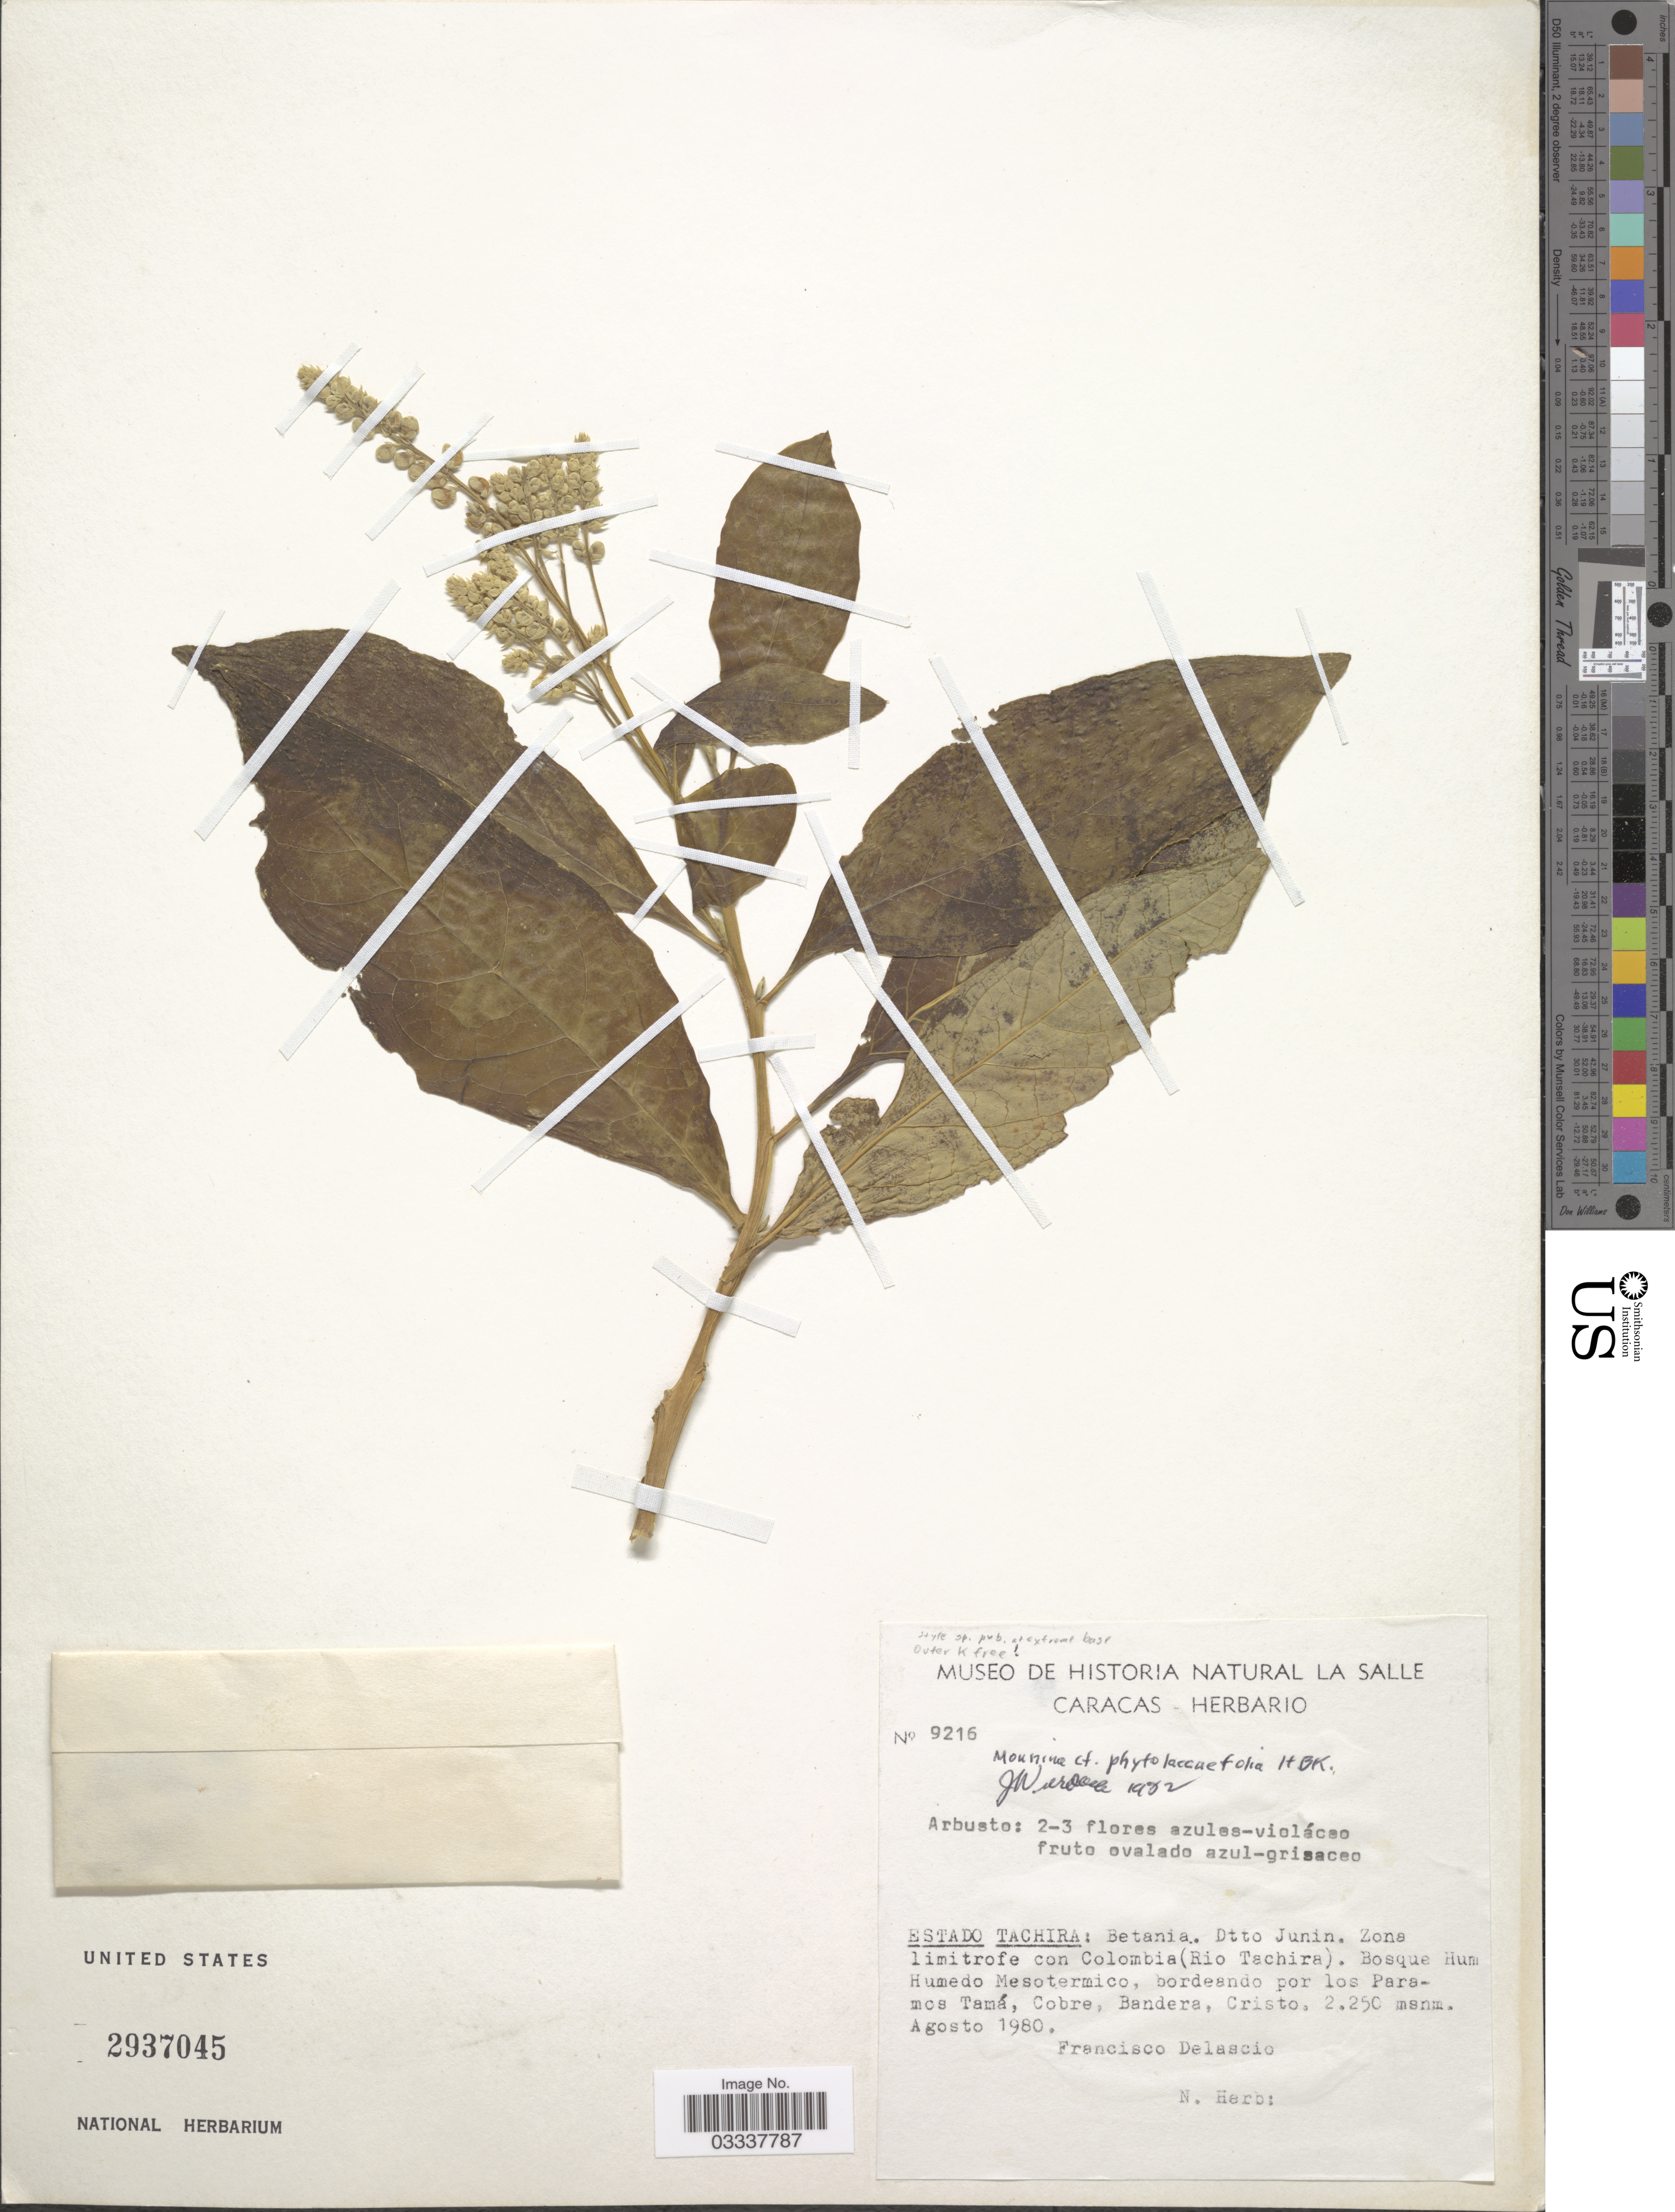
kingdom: Plantae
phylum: Tracheophyta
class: Magnoliopsida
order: Fabales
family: Polygalaceae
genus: Monnina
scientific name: Monnina phytolaccifolia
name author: Kunth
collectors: F. Delascio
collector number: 9216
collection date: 1980-08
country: Venezuela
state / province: Tachira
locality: Betania. Dtto. Junin. Zone limitrofe con Colombia (Rio Tachira).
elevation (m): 2250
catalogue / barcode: US 2937045